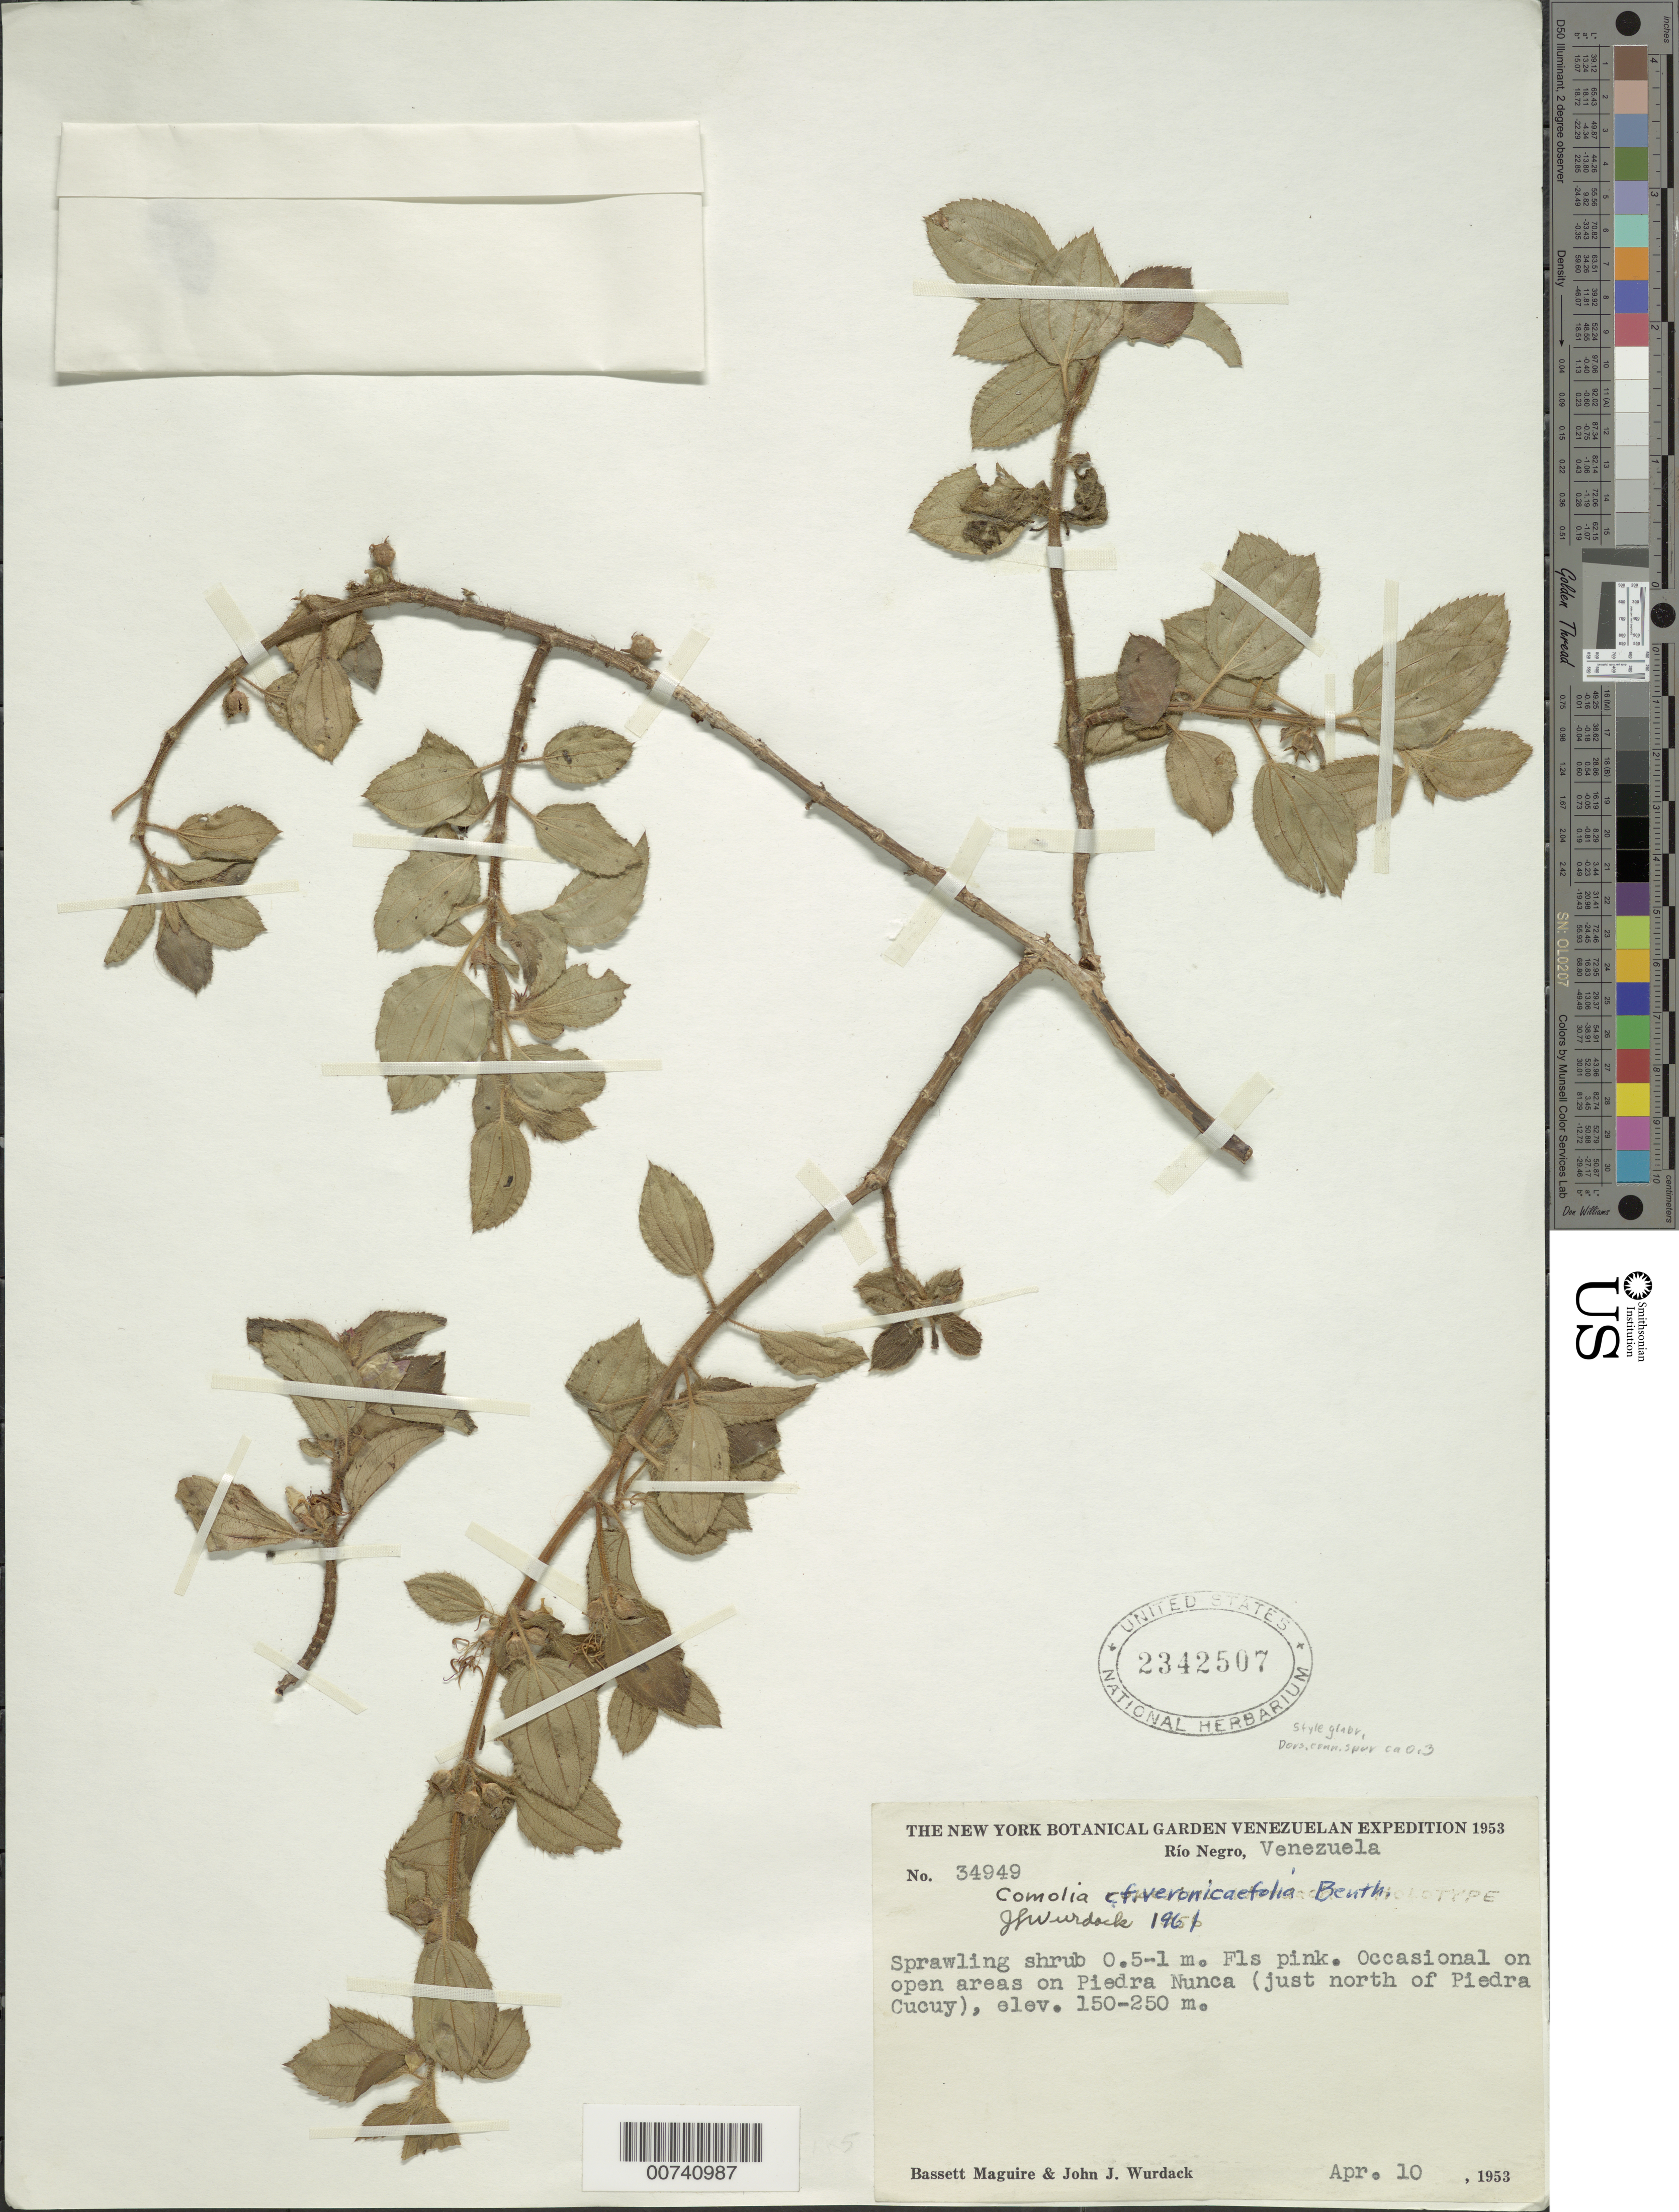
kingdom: Plantae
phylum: Tracheophyta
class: Magnoliopsida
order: Myrtales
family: Melastomataceae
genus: Comolia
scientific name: Comolia smithii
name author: Wurdack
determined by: Nunes da Silva, Diego, (RB), Jardim Botanico do Rio de Janeiro - Herbario (BRAZIL)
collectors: B. Maguire & J. J. Wurdack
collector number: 34949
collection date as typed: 10-Apr-53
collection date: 1953-04-10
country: Venezuela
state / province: Amazonas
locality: Río Negro, Cerro Nunca, N of Piedra Cucuy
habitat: Open areas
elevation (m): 150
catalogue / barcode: US 2342507